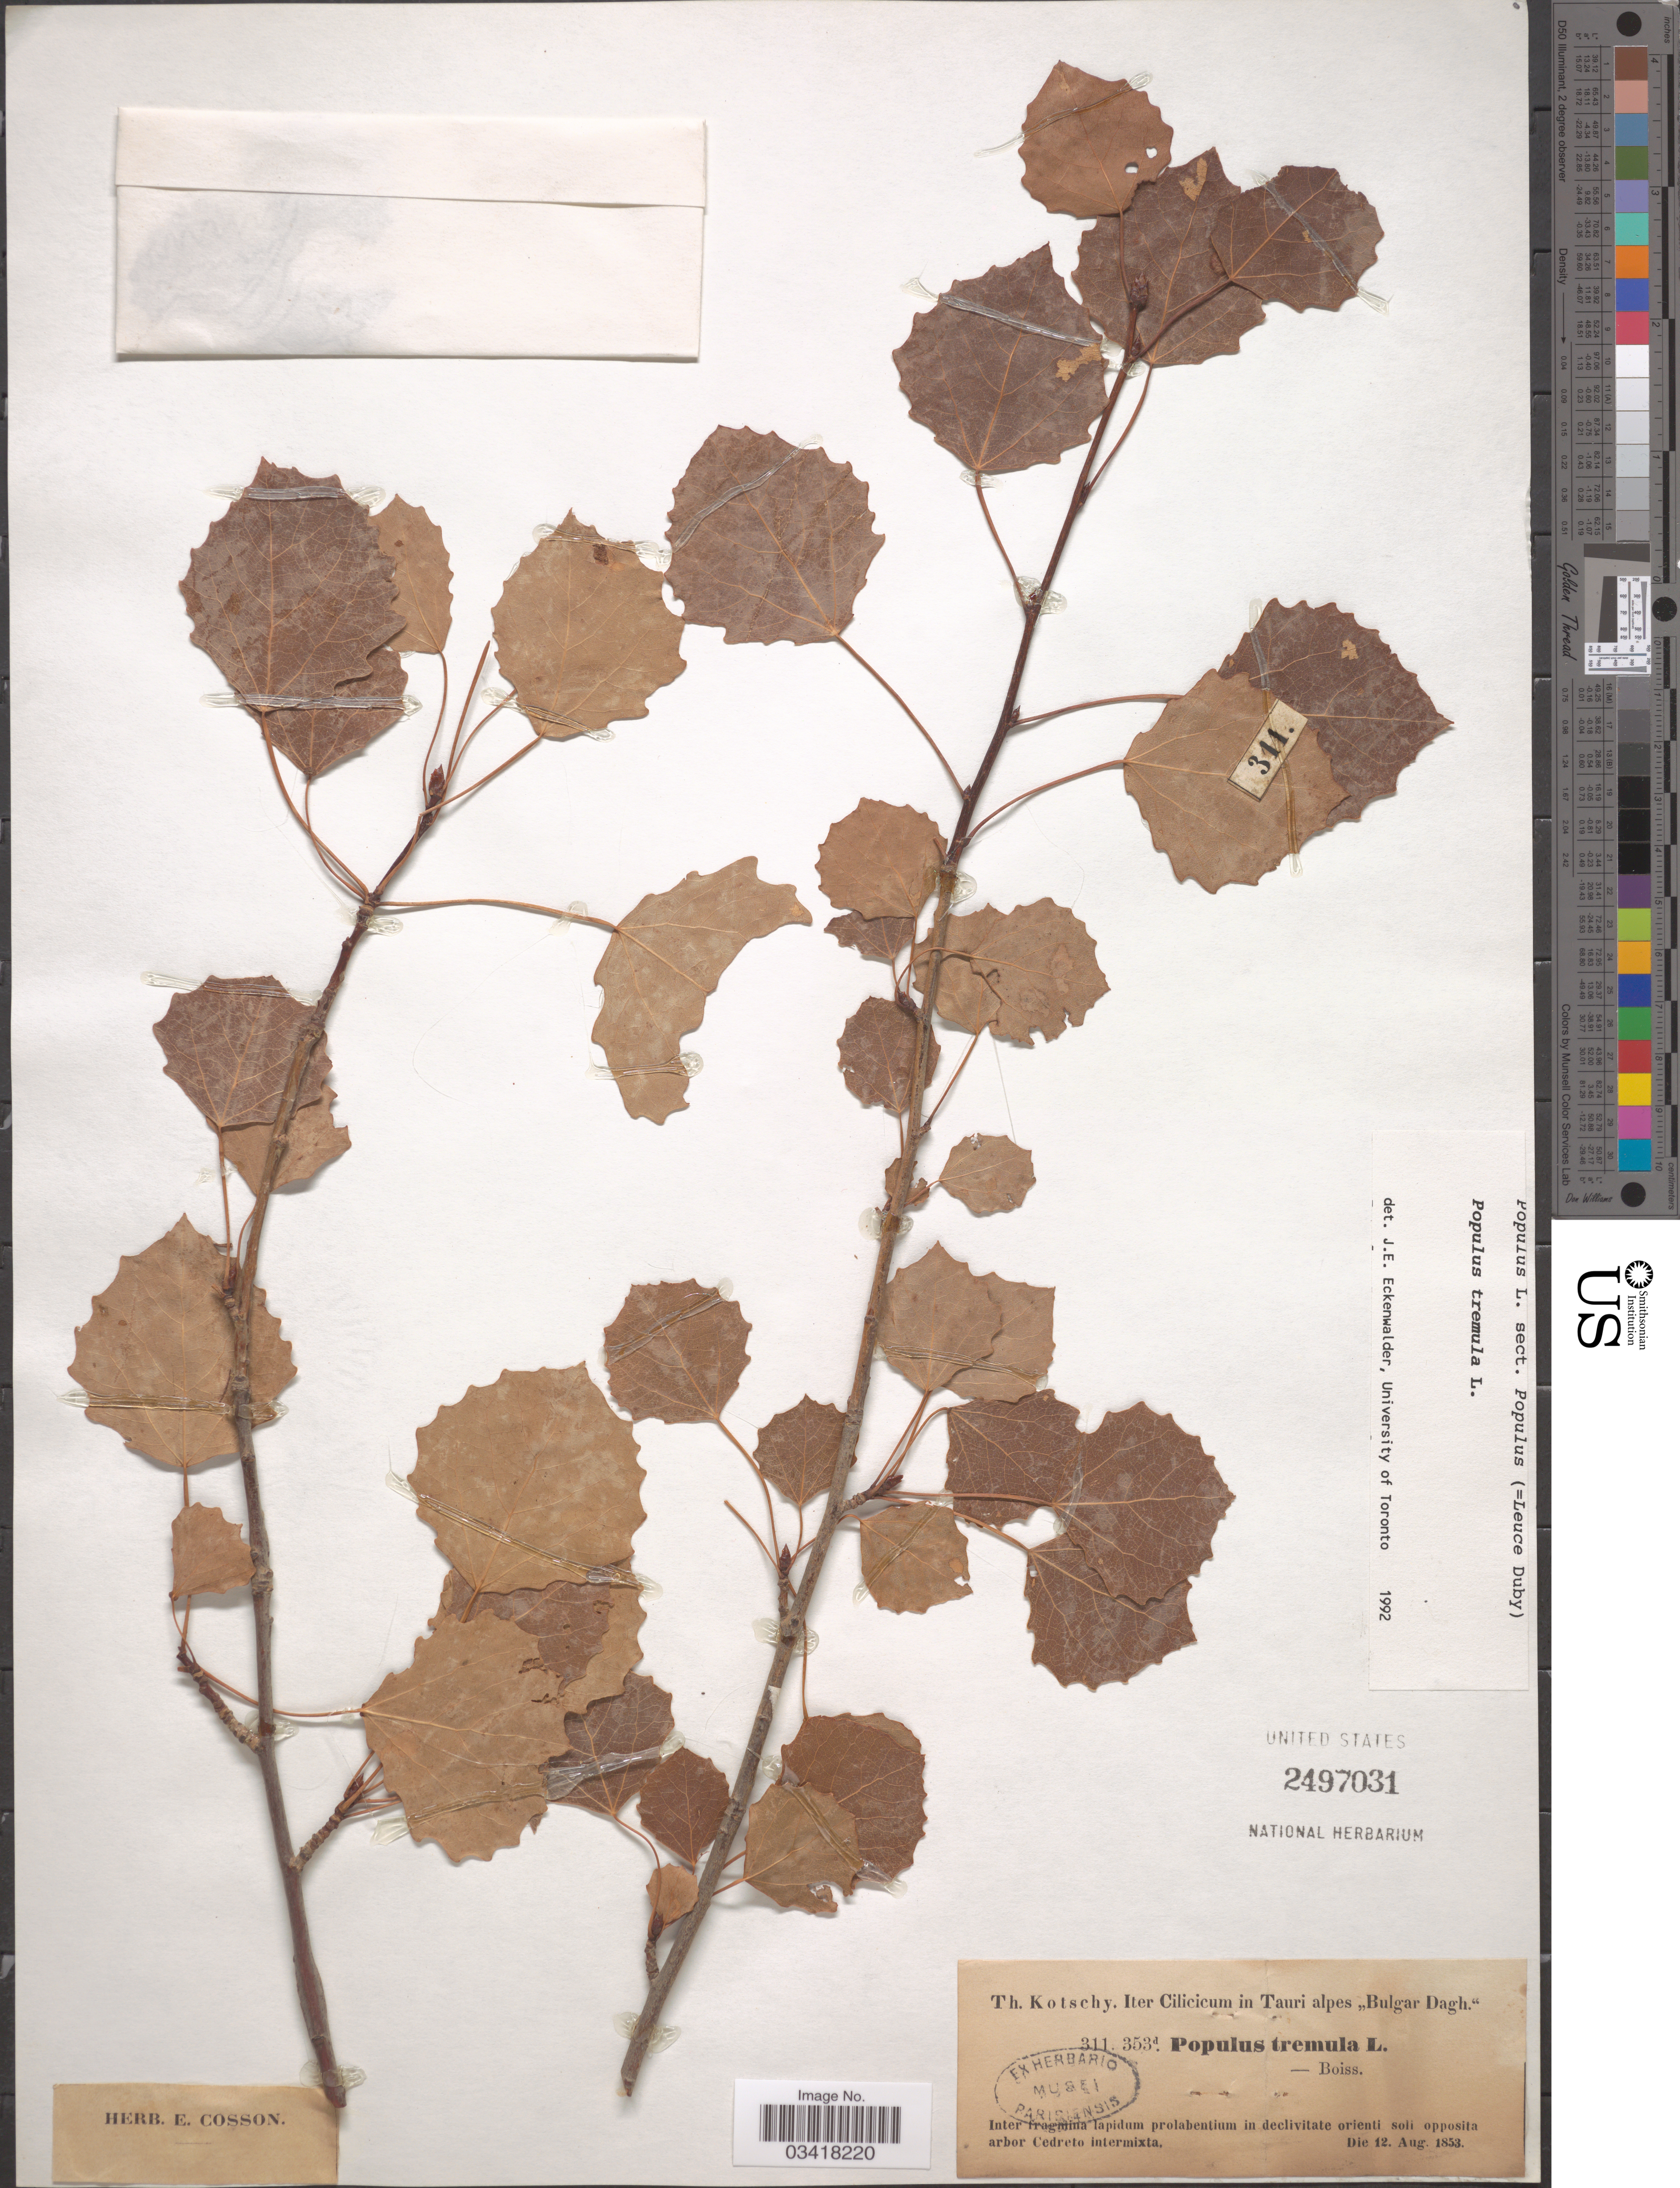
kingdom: Plantae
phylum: Tracheophyta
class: Magnoliopsida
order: Malpighiales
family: Salicaceae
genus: Populus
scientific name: Populus tremula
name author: L.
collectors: K. G. Kotschy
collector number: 311/353d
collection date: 1853-12-12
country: Turkey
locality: Cilicicum in Tauri alpes "Bulgar Dagh". In declivitate orienti soli opposita arbor Cedreto intermixta.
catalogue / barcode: US 2497031